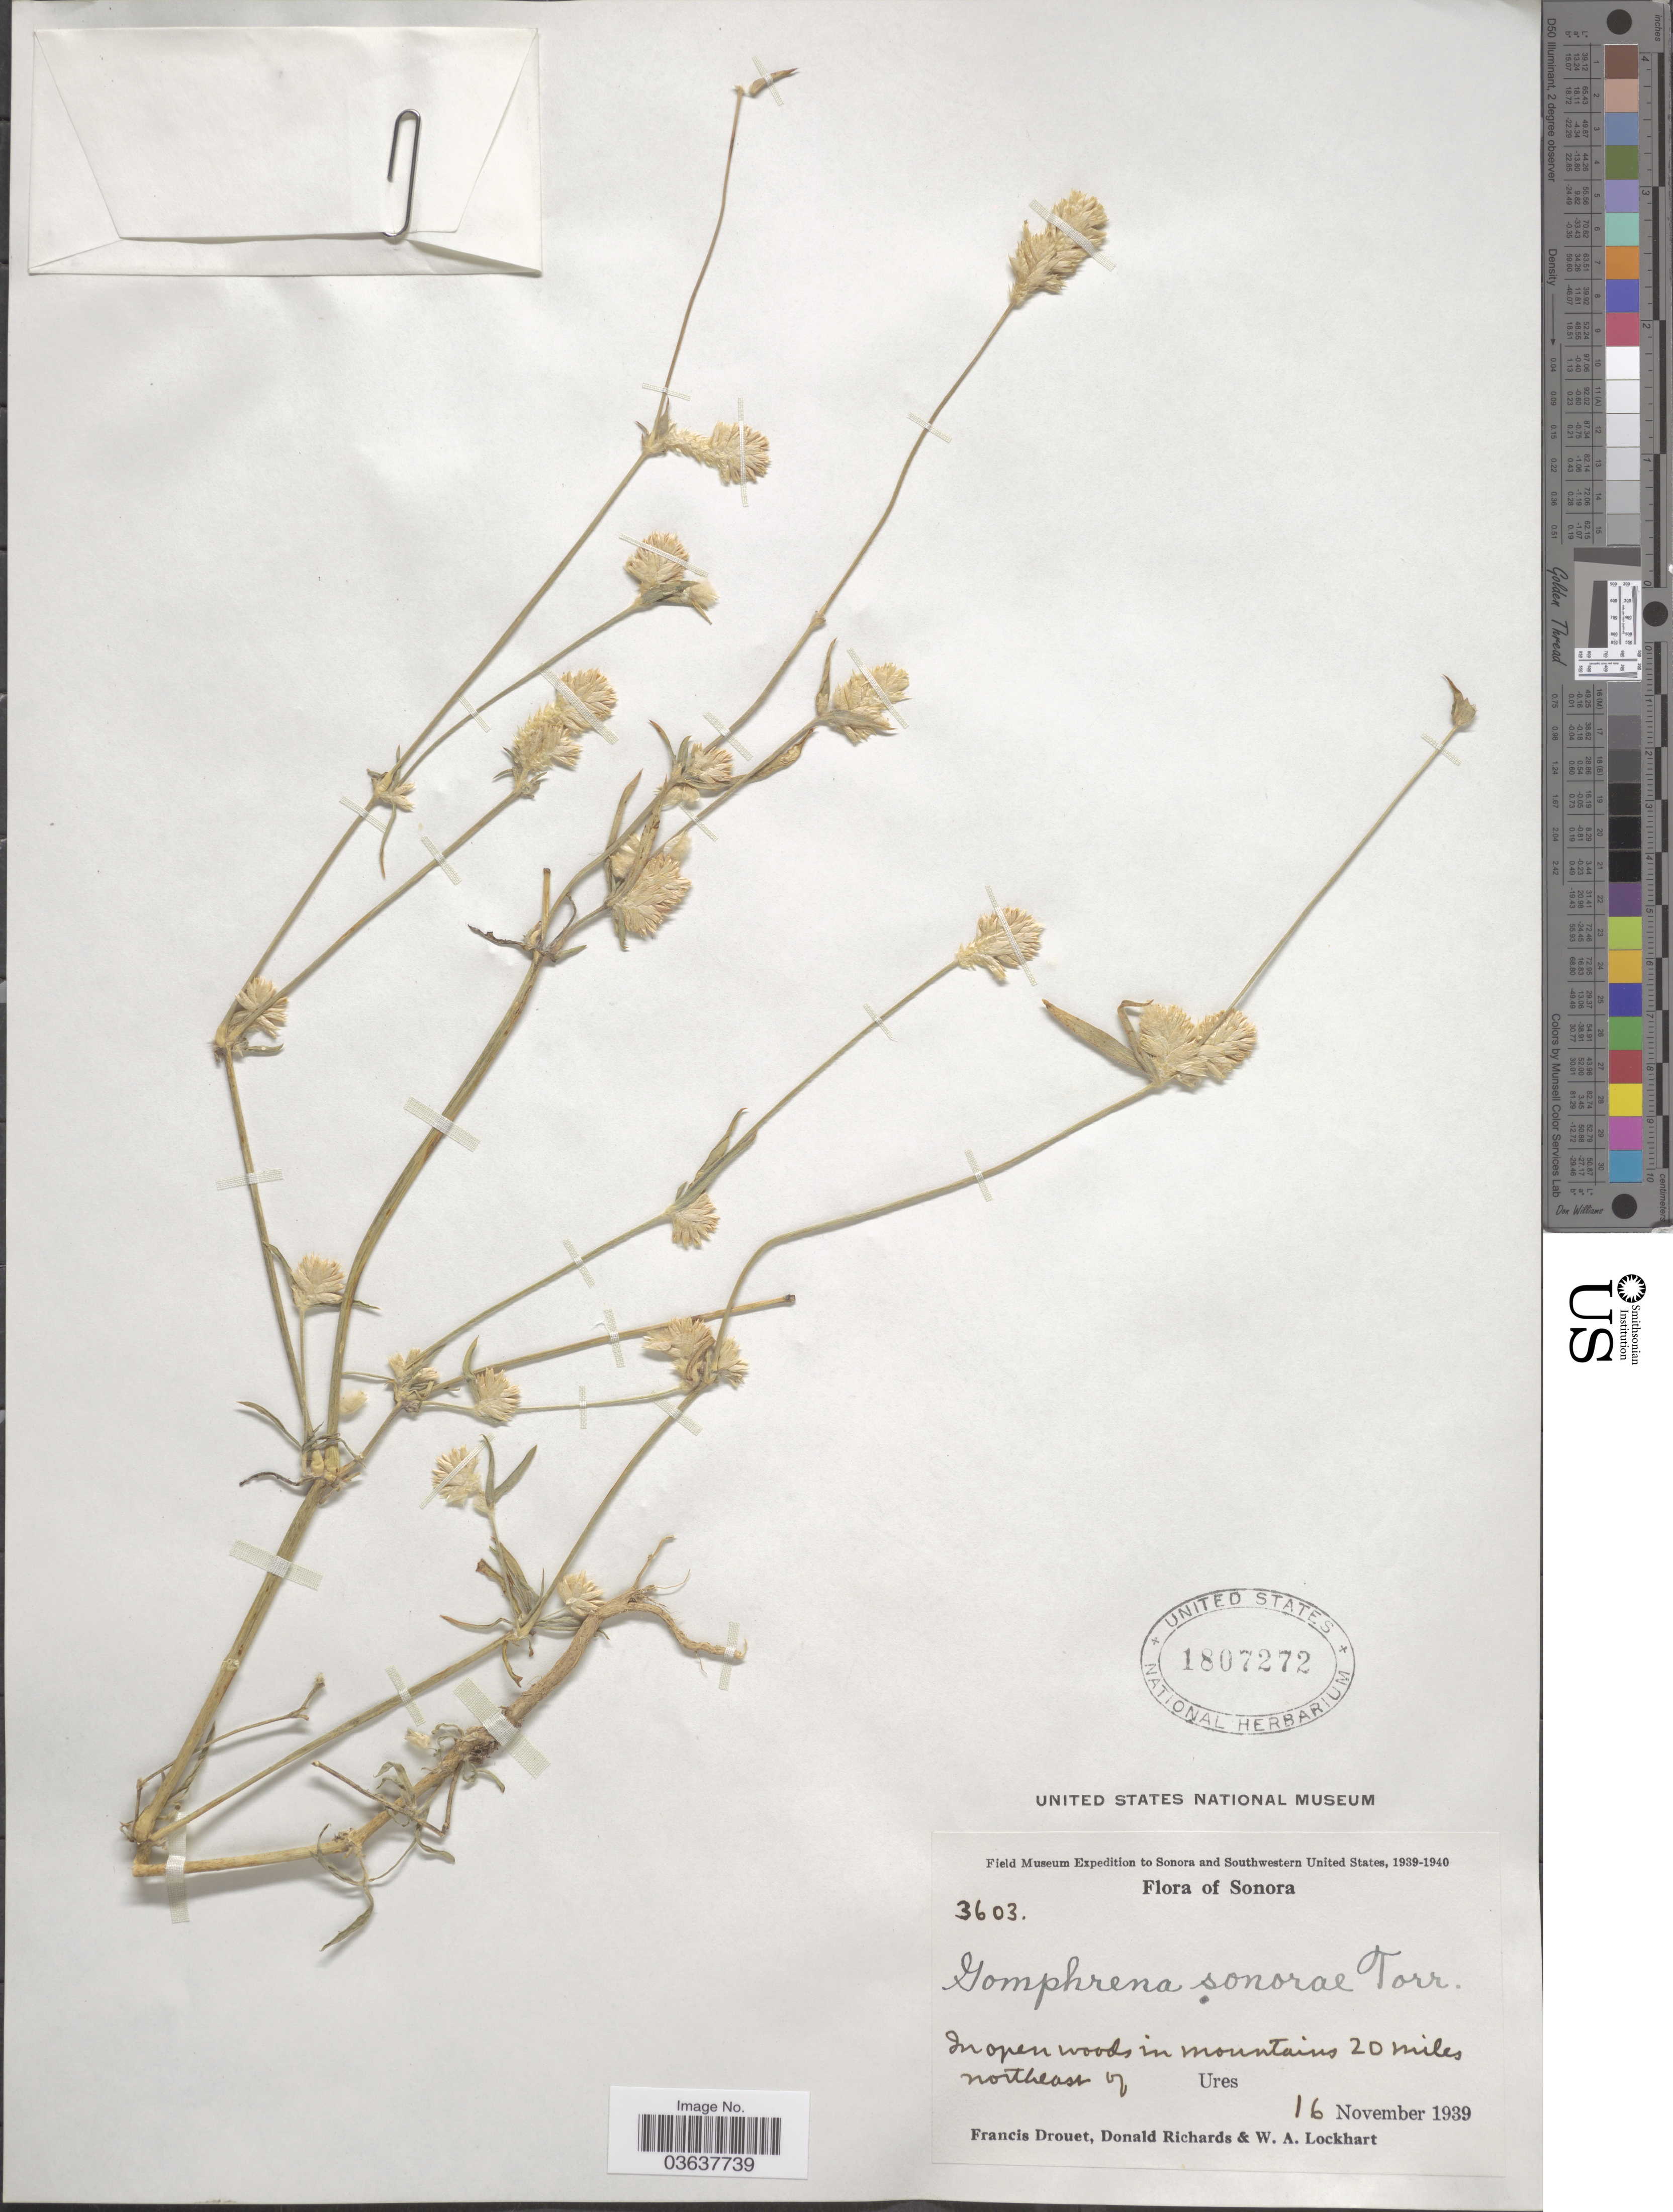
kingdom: Plantae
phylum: Tracheophyta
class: Magnoliopsida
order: Caryophyllales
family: Amaranthaceae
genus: Gomphrena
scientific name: Gomphrena sonorae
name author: Torr. in Emory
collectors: F. E. Drouet, D. Richards & W. Lockhart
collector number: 3603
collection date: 1939-11-16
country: Mexico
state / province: Sonora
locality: In open woods in mountains 20 miles northeast of Ures.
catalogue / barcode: US 1807272